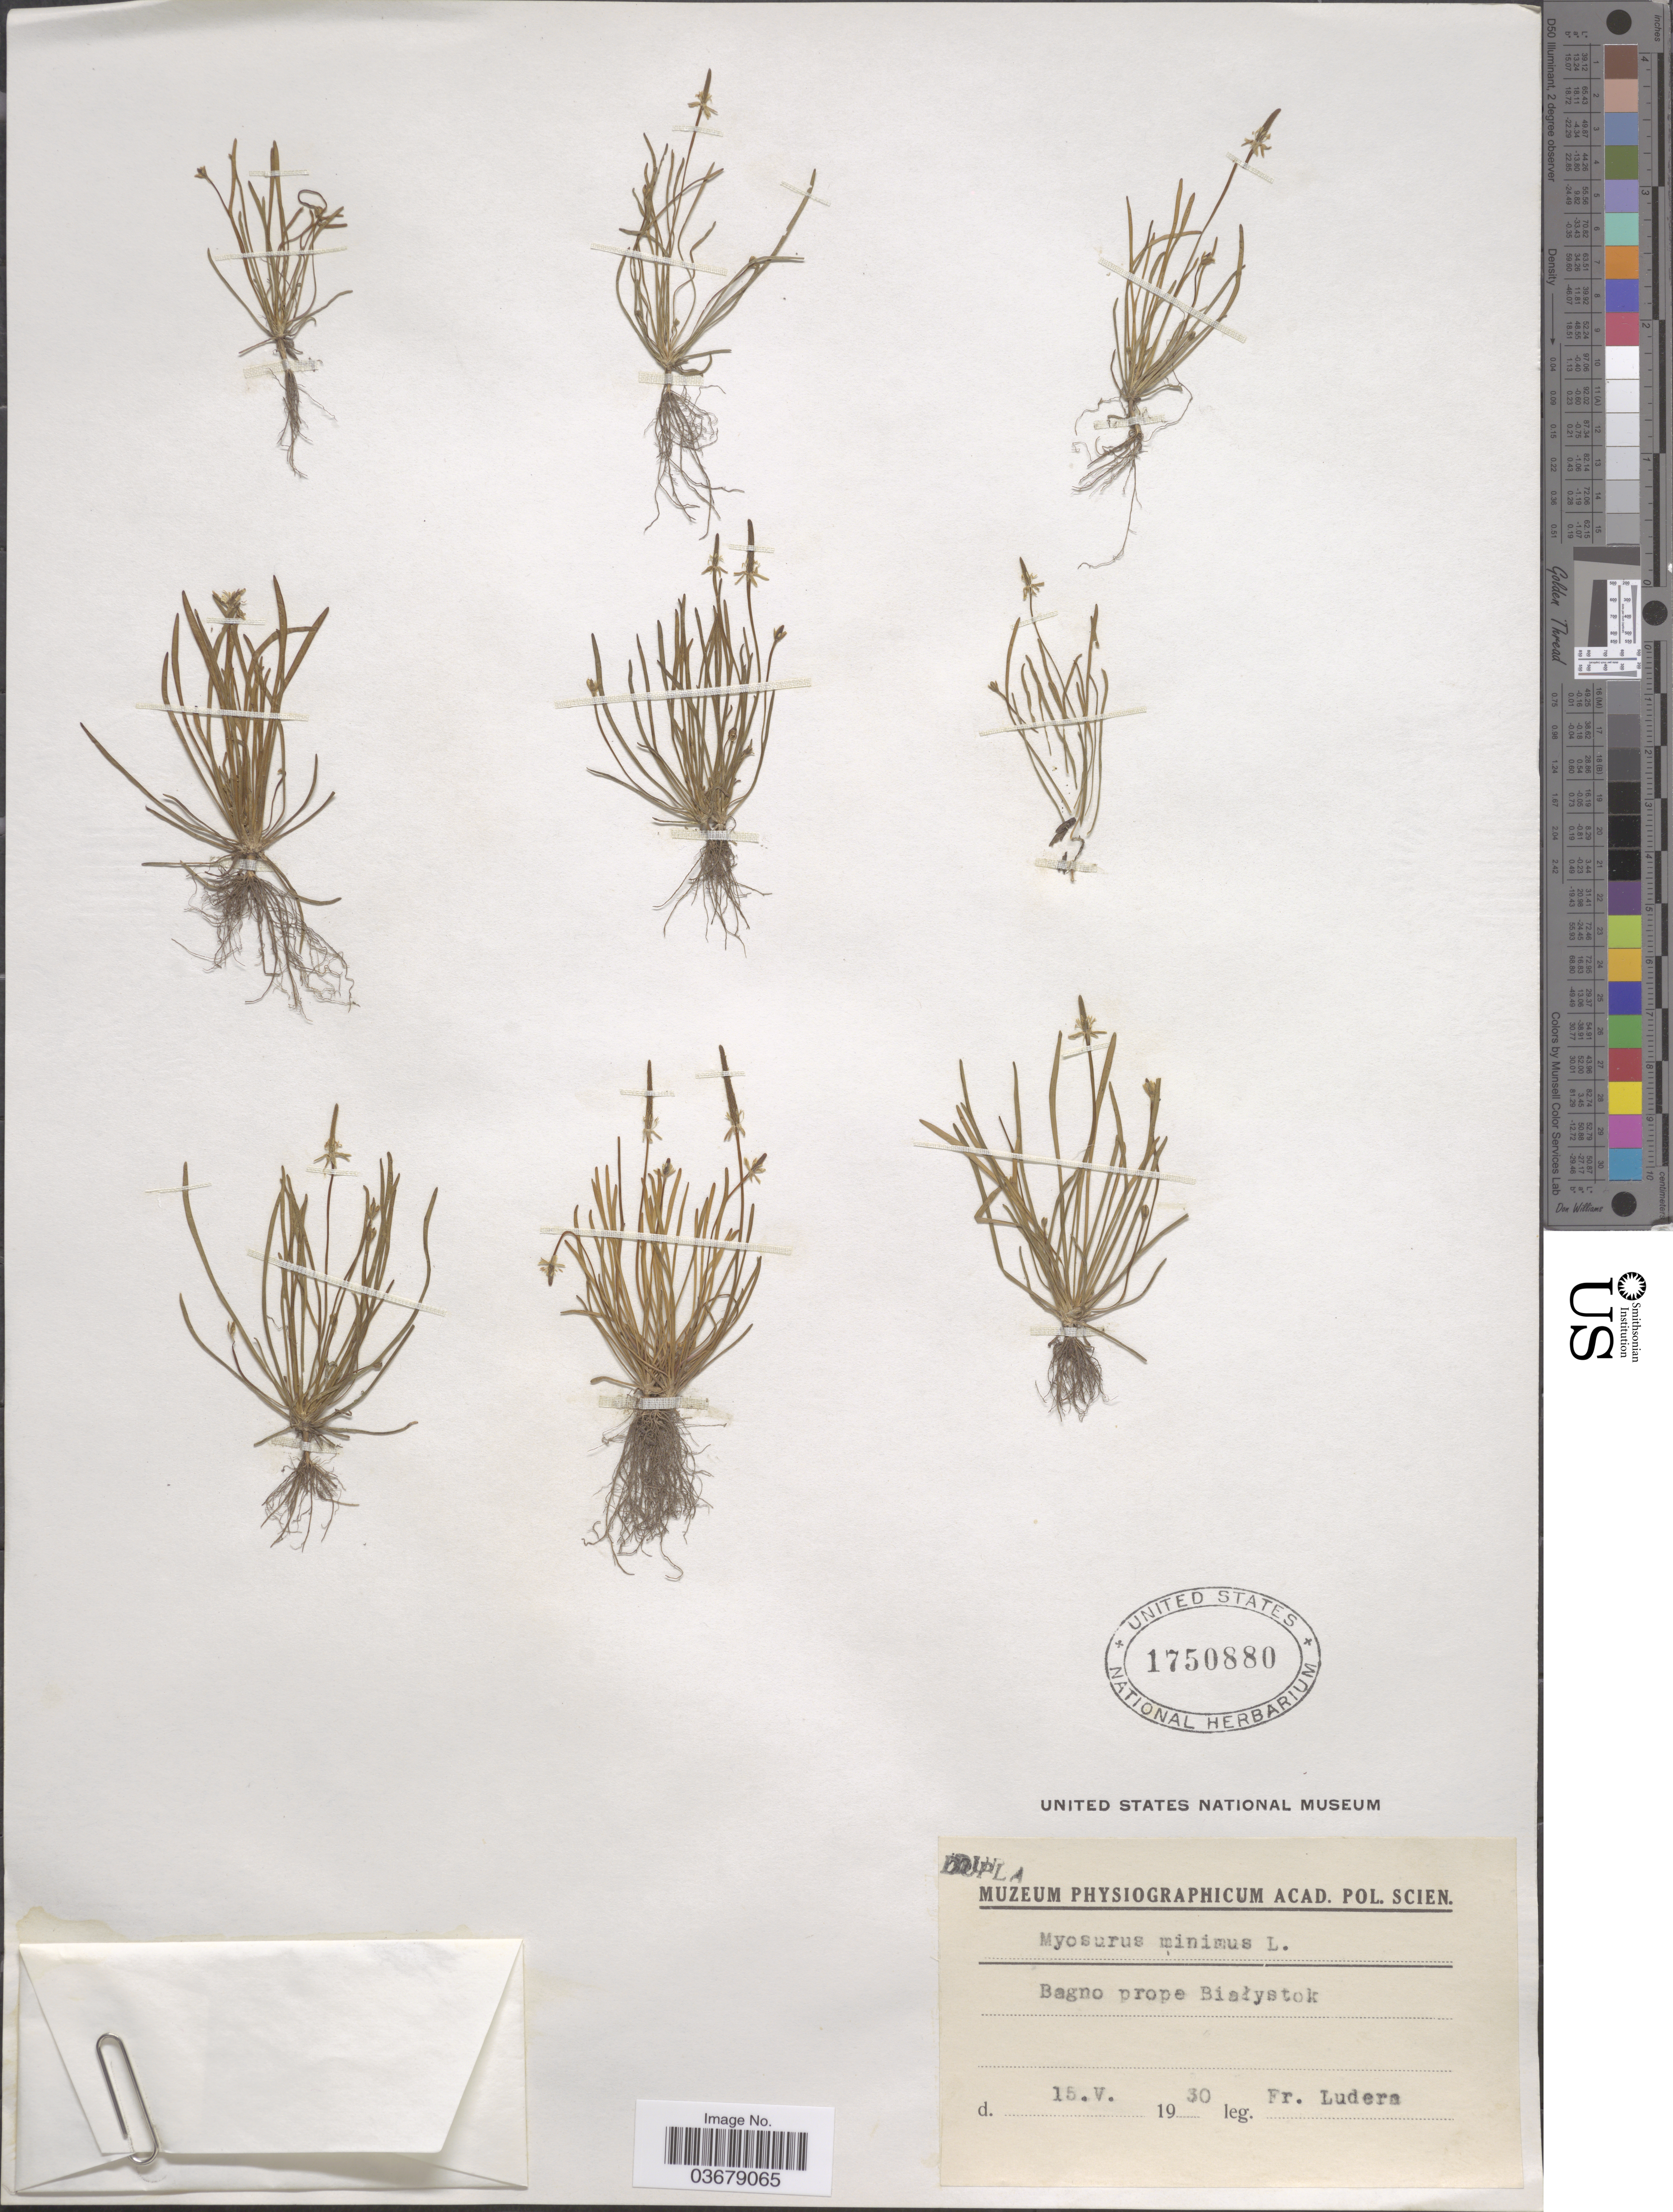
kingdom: Plantae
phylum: Tracheophyta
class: Magnoliopsida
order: Ranunculales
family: Ranunculaceae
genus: Myosurus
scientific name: Myosurus minimus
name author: L.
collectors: F. Ludera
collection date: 1930-05-15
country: Poland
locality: Bagno prope Białystok.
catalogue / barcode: US 1750880